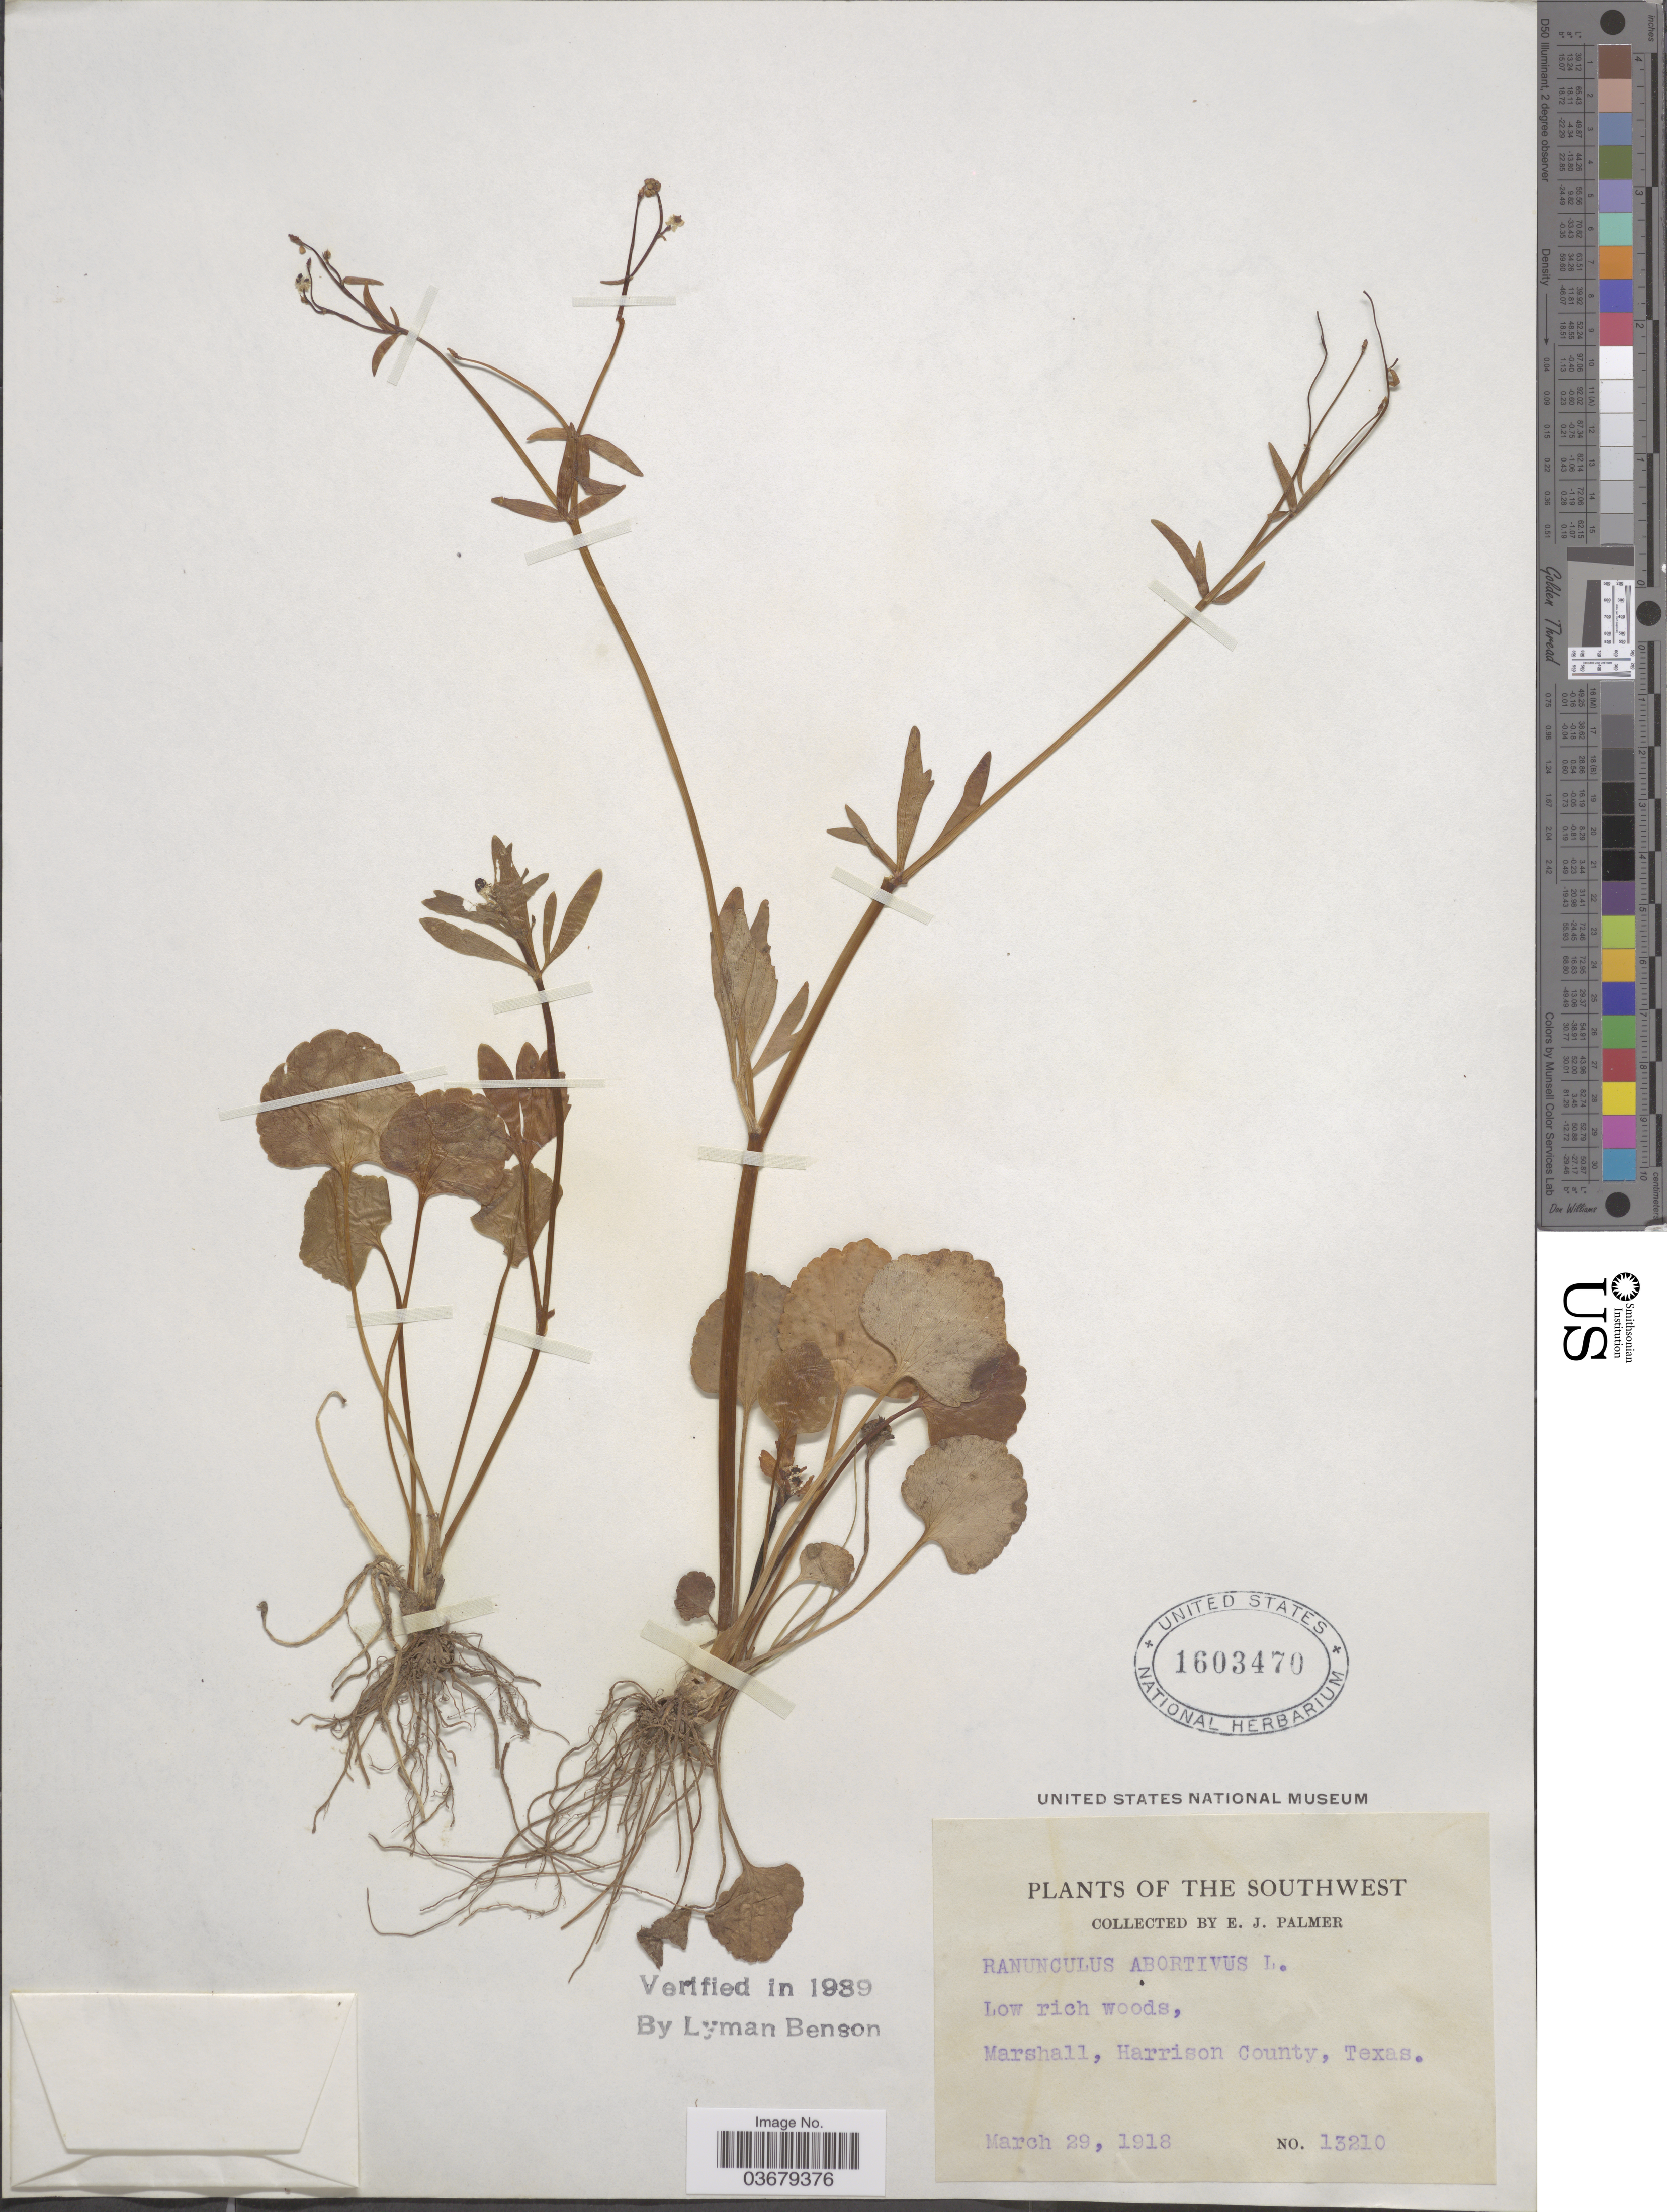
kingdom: Plantae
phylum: Tracheophyta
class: Magnoliopsida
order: Ranunculales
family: Ranunculaceae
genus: Ranunculus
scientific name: Ranunculus abortivus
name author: L.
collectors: E. J. Palmer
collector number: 13210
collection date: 1918-03-29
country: United States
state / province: Texas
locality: The Southwest. Marshall, Harrison County.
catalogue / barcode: US 1603470